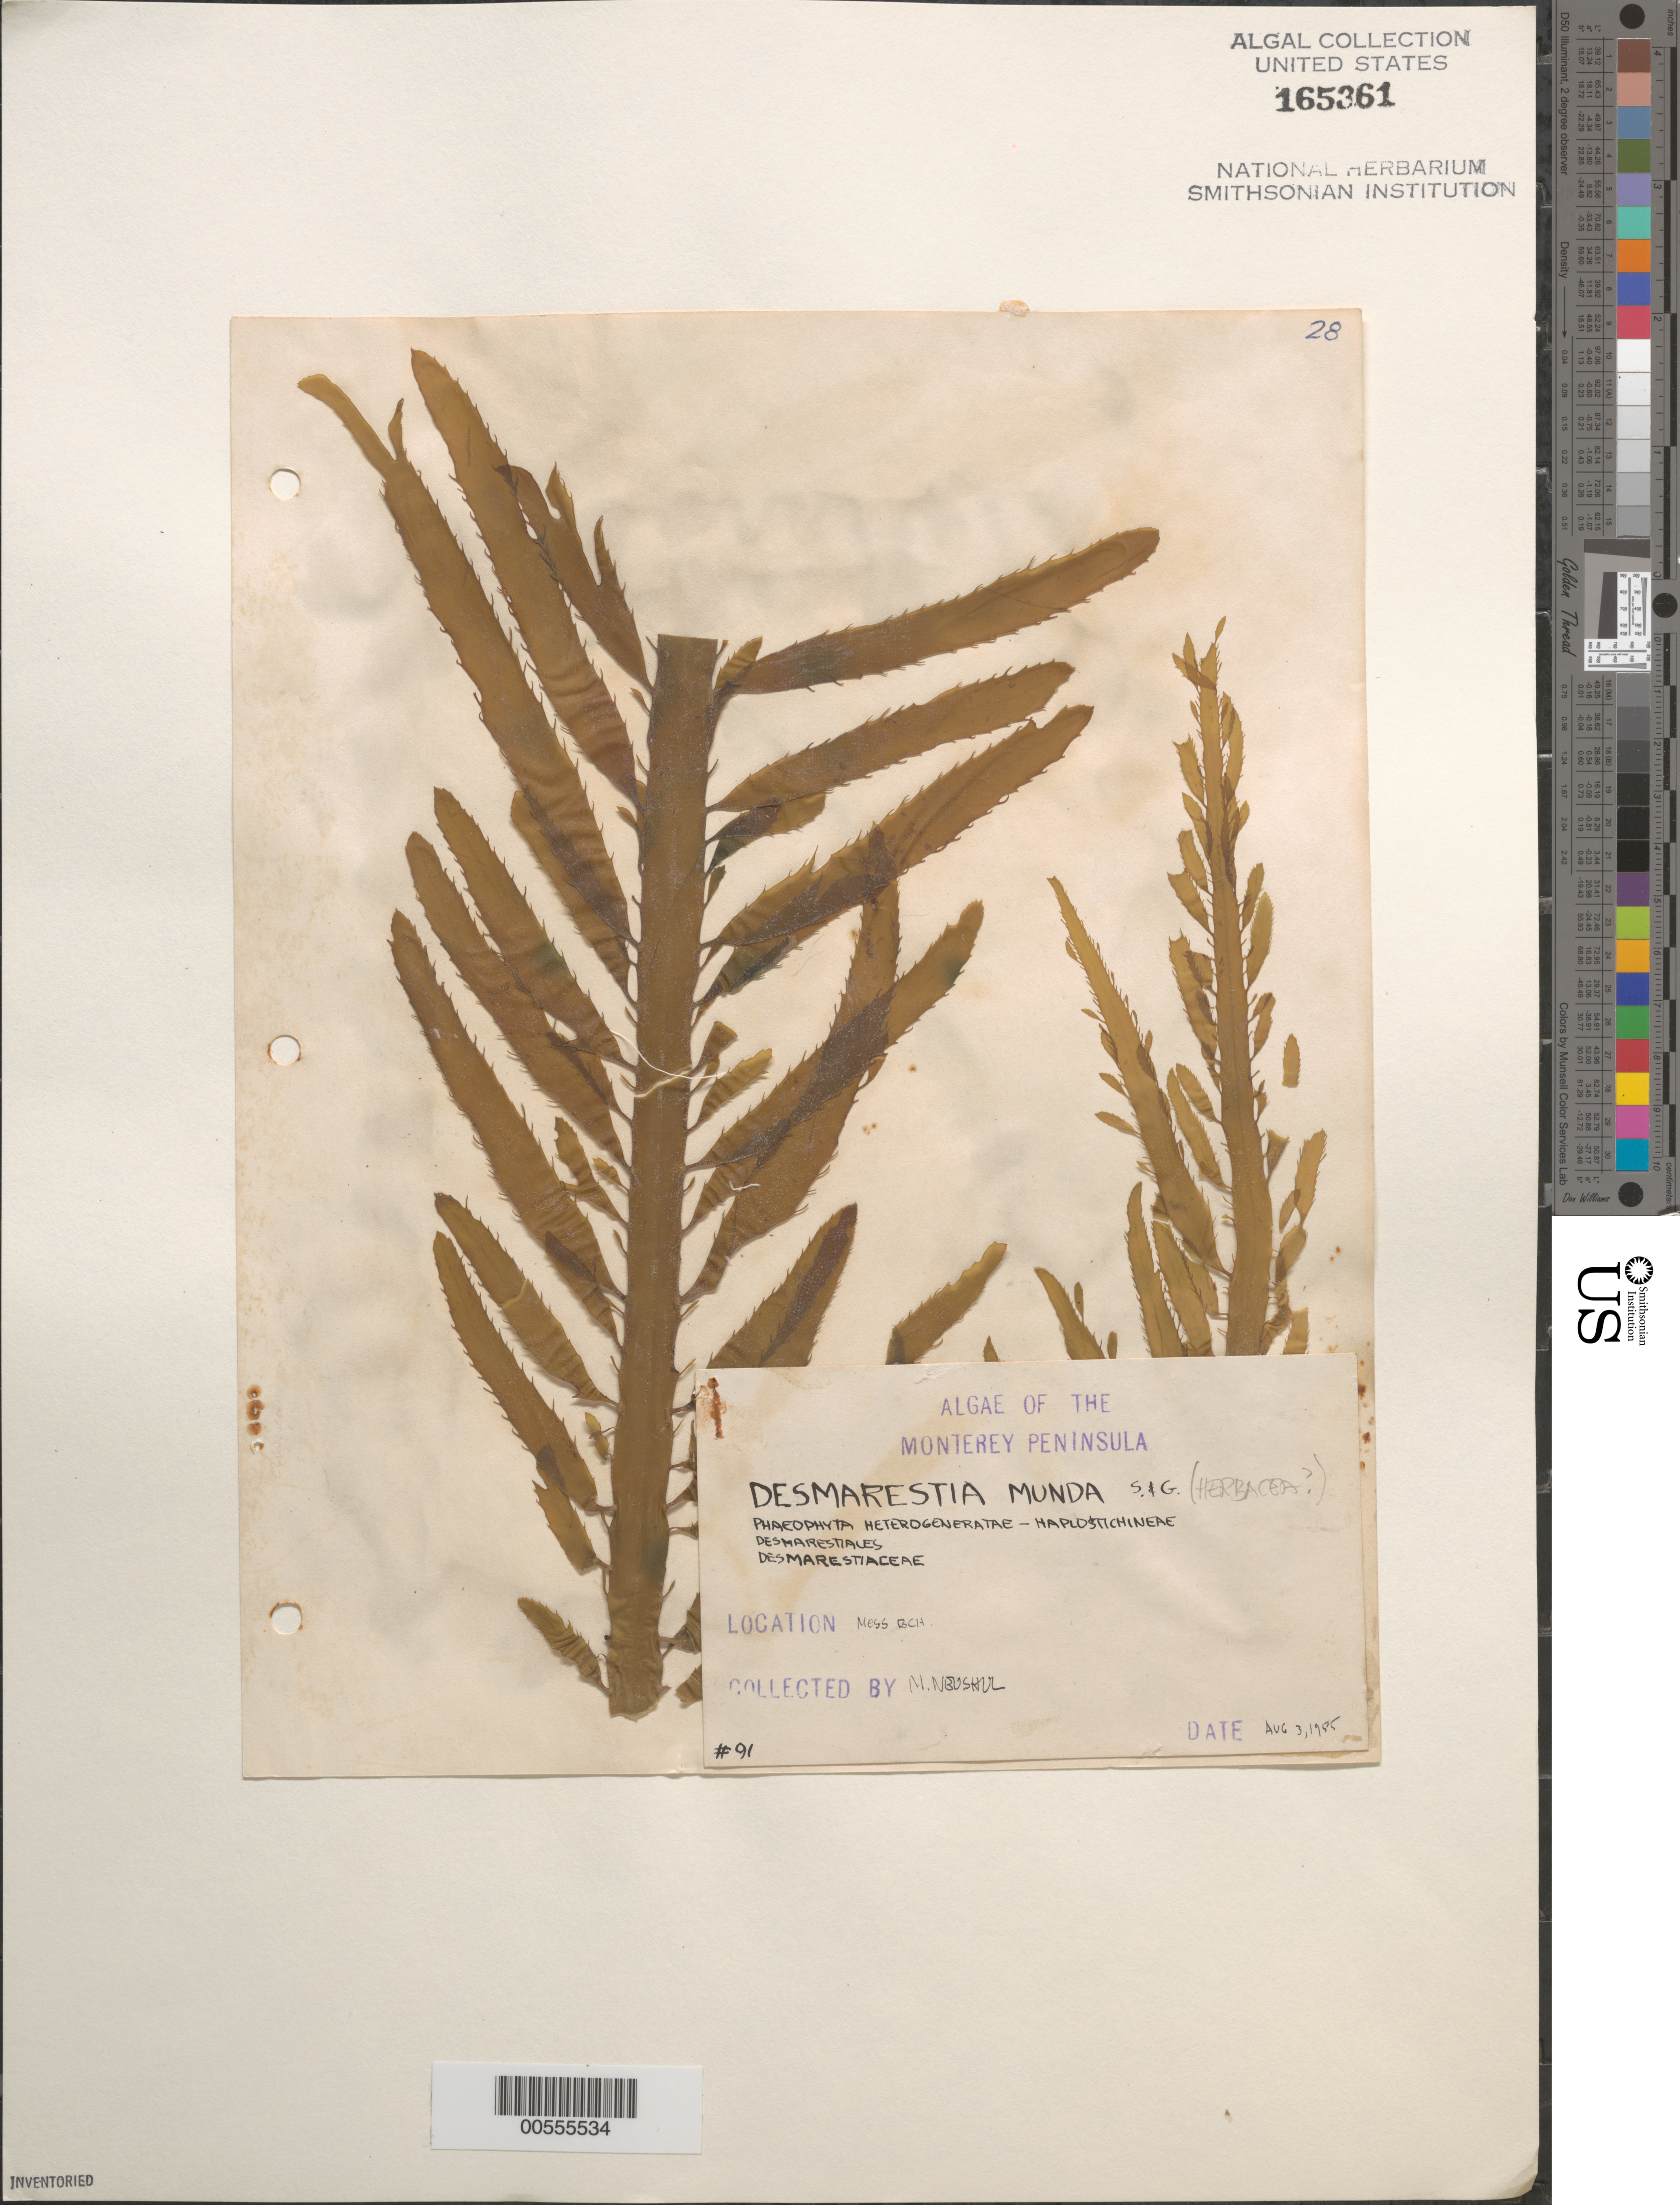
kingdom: Chromista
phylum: Ochrophyta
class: Phaeophyceae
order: Desmarestiales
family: Desmarestiaceae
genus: Desmarestia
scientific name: Desmarestia munda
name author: Setch. & N.L. Gardner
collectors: M. Neushul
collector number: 91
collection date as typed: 03 Aug 1955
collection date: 1955-08-03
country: United States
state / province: California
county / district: Monterey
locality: Moss Beach, Monterey Peninsula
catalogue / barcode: US 165361